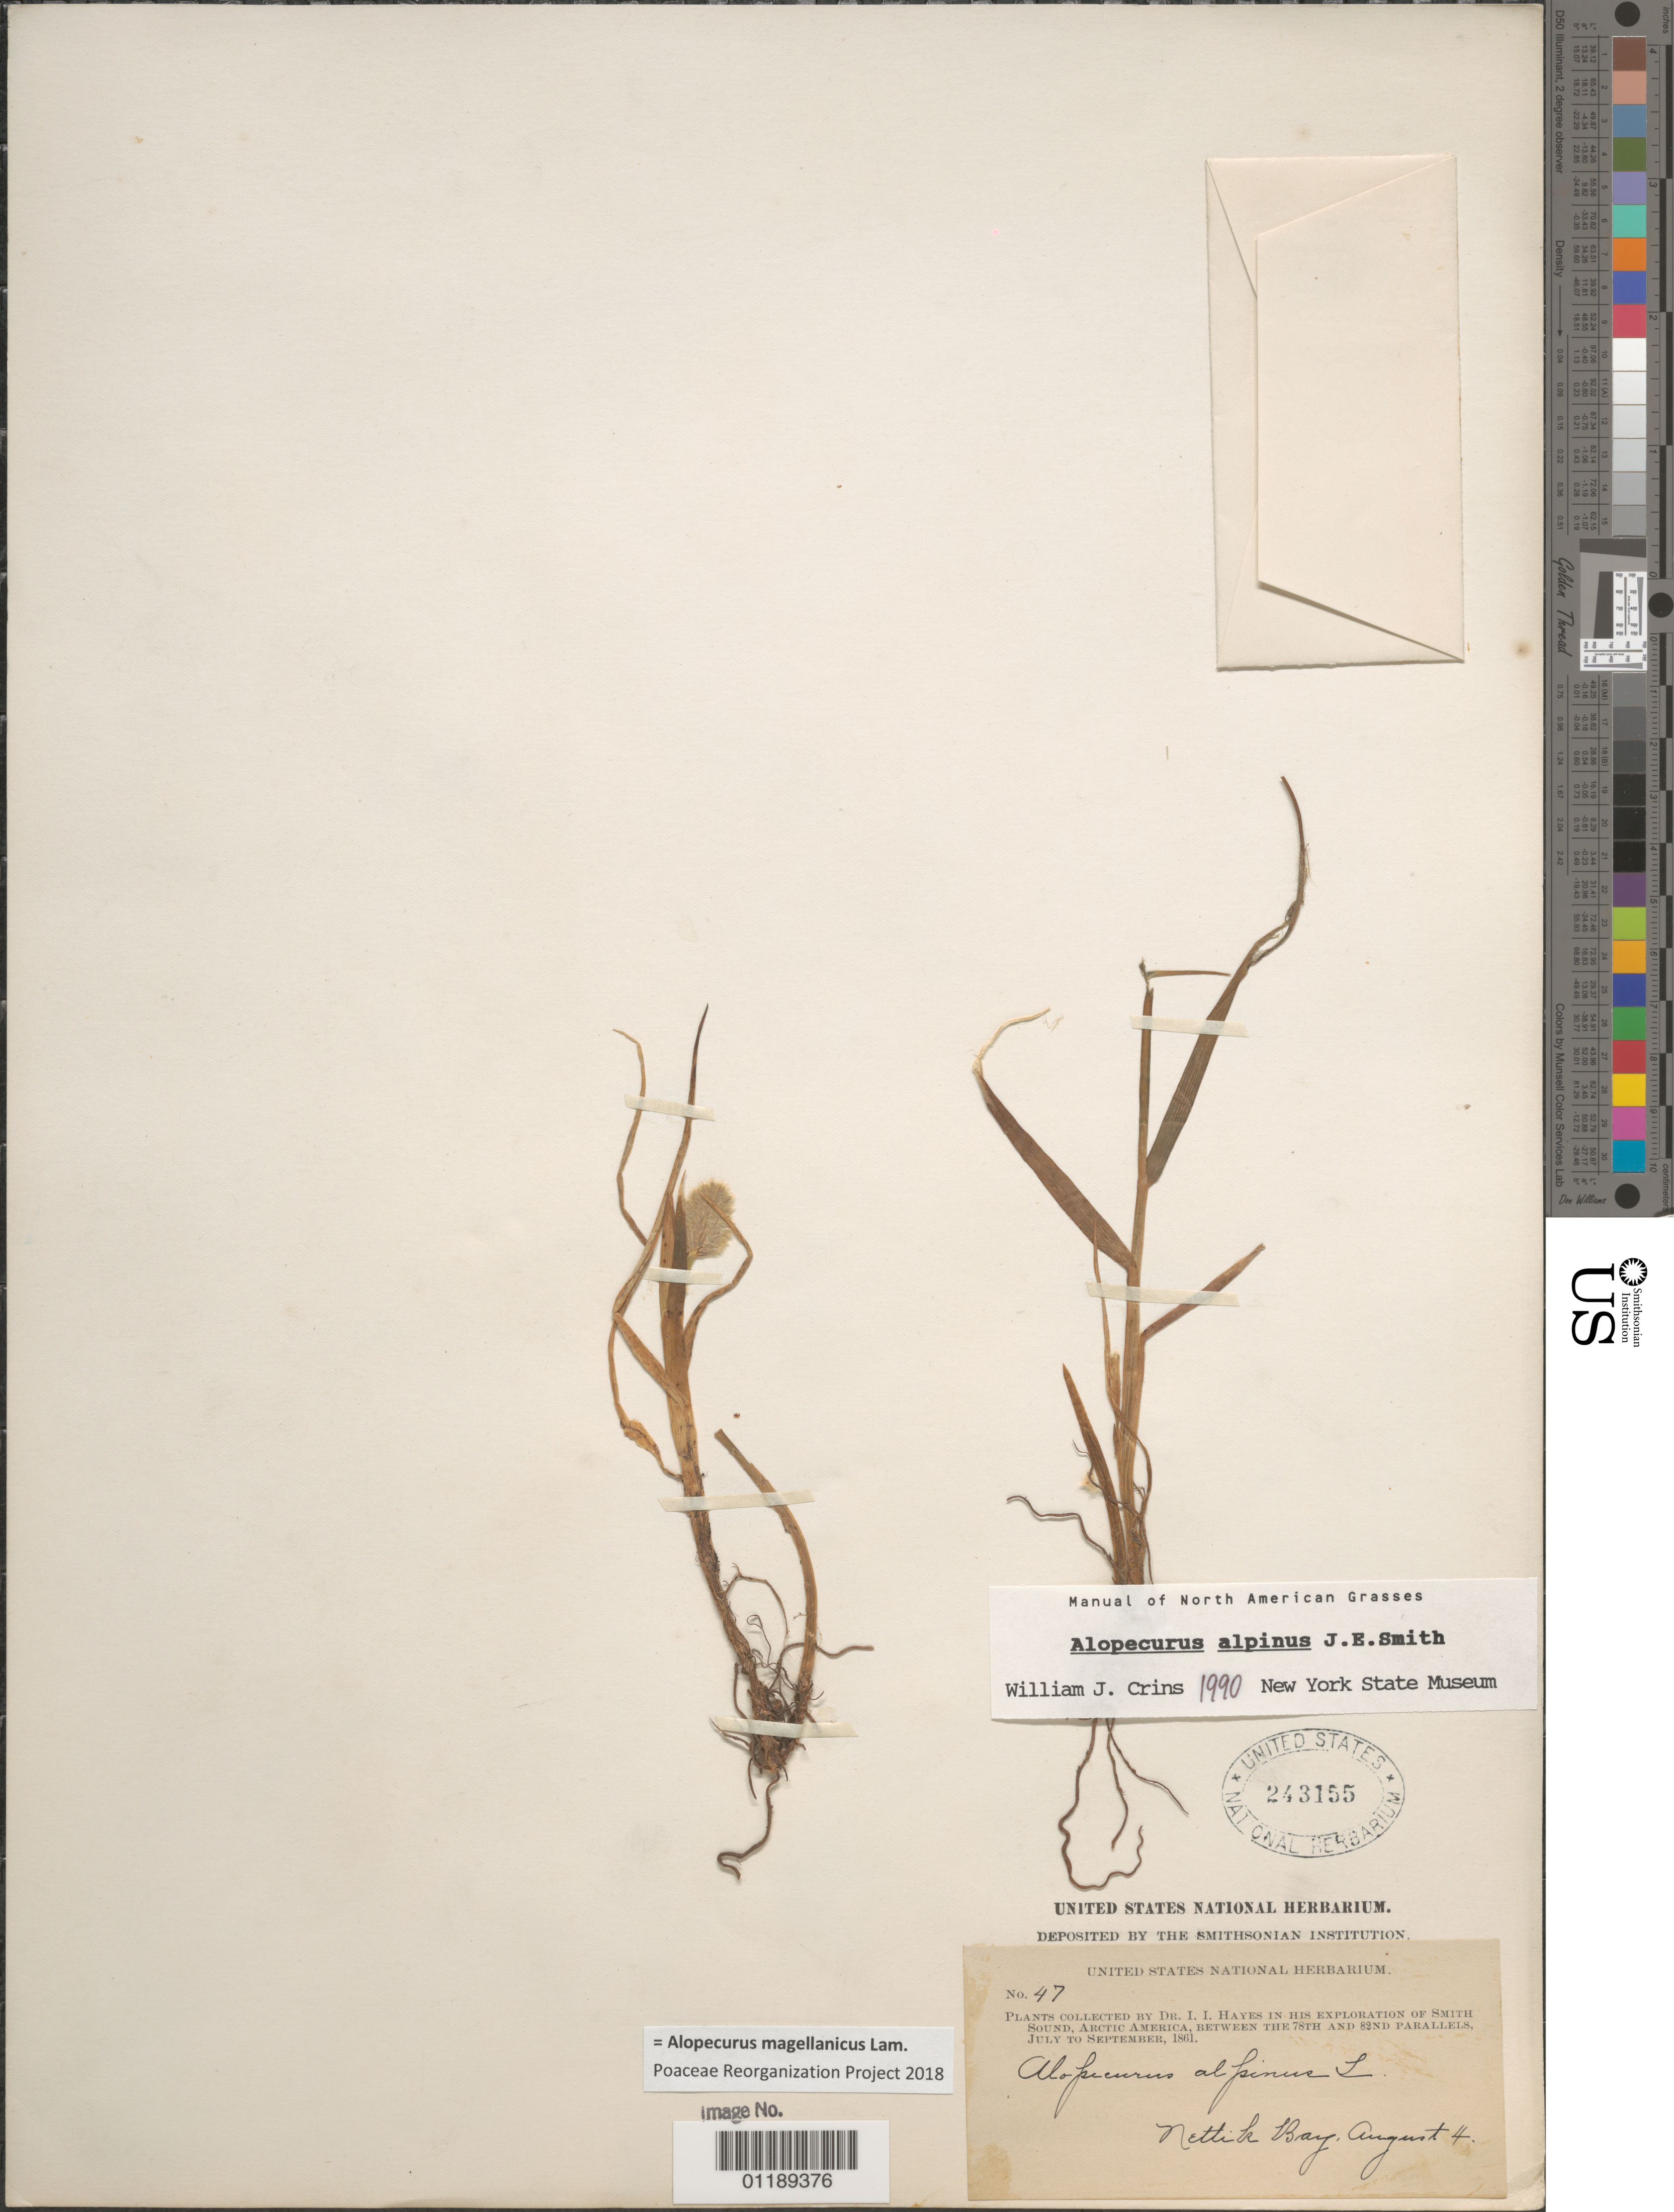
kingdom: Plantae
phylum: Tracheophyta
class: Liliopsida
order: Poales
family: Poaceae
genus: Alopecurus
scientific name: Alopecurus alpinus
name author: Vill.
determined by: Crins, W. J.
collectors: I. I. Hayes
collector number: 47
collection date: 1861-08-04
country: Canada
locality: Nettik Bay.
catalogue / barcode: US 243155